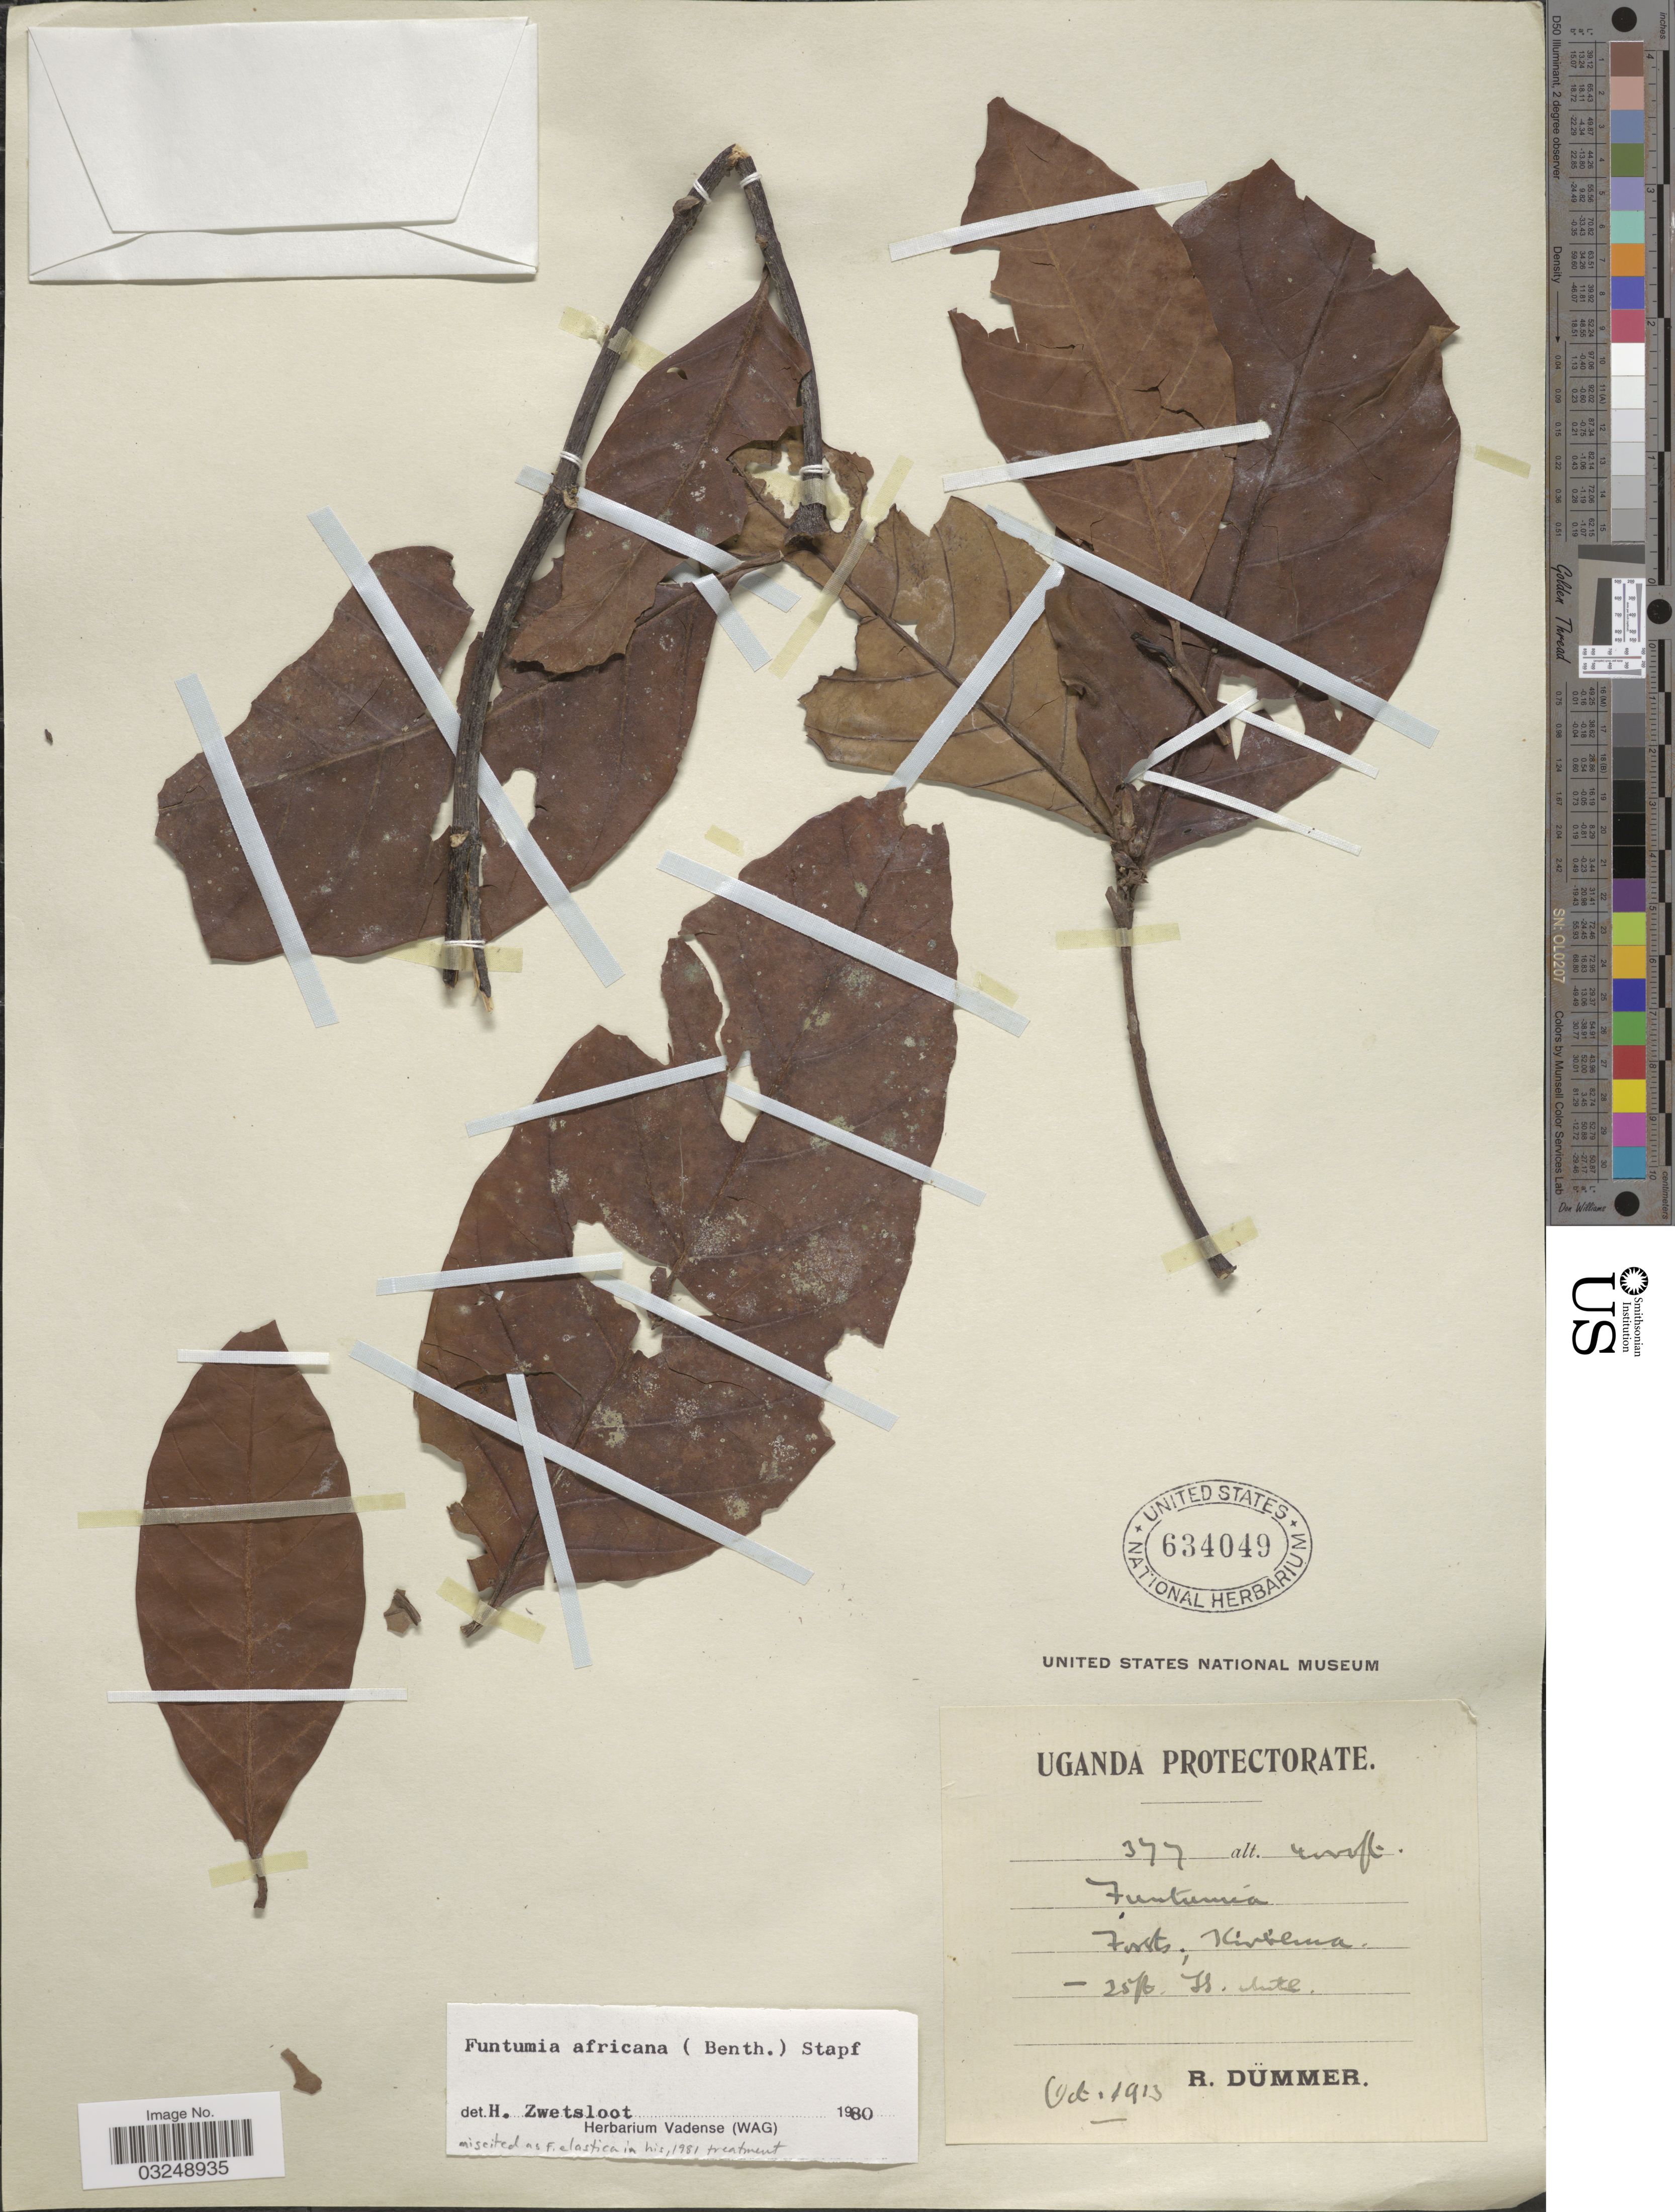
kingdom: Plantae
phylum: Tracheophyta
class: Magnoliopsida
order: Gentianales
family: Apocynaceae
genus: Funtumia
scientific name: Funtumia africana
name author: (Benth.) Stapf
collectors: R. A. Dümmer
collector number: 377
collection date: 1913-10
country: Uganda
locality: Forest Kirerema.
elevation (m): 1219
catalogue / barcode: US 634049